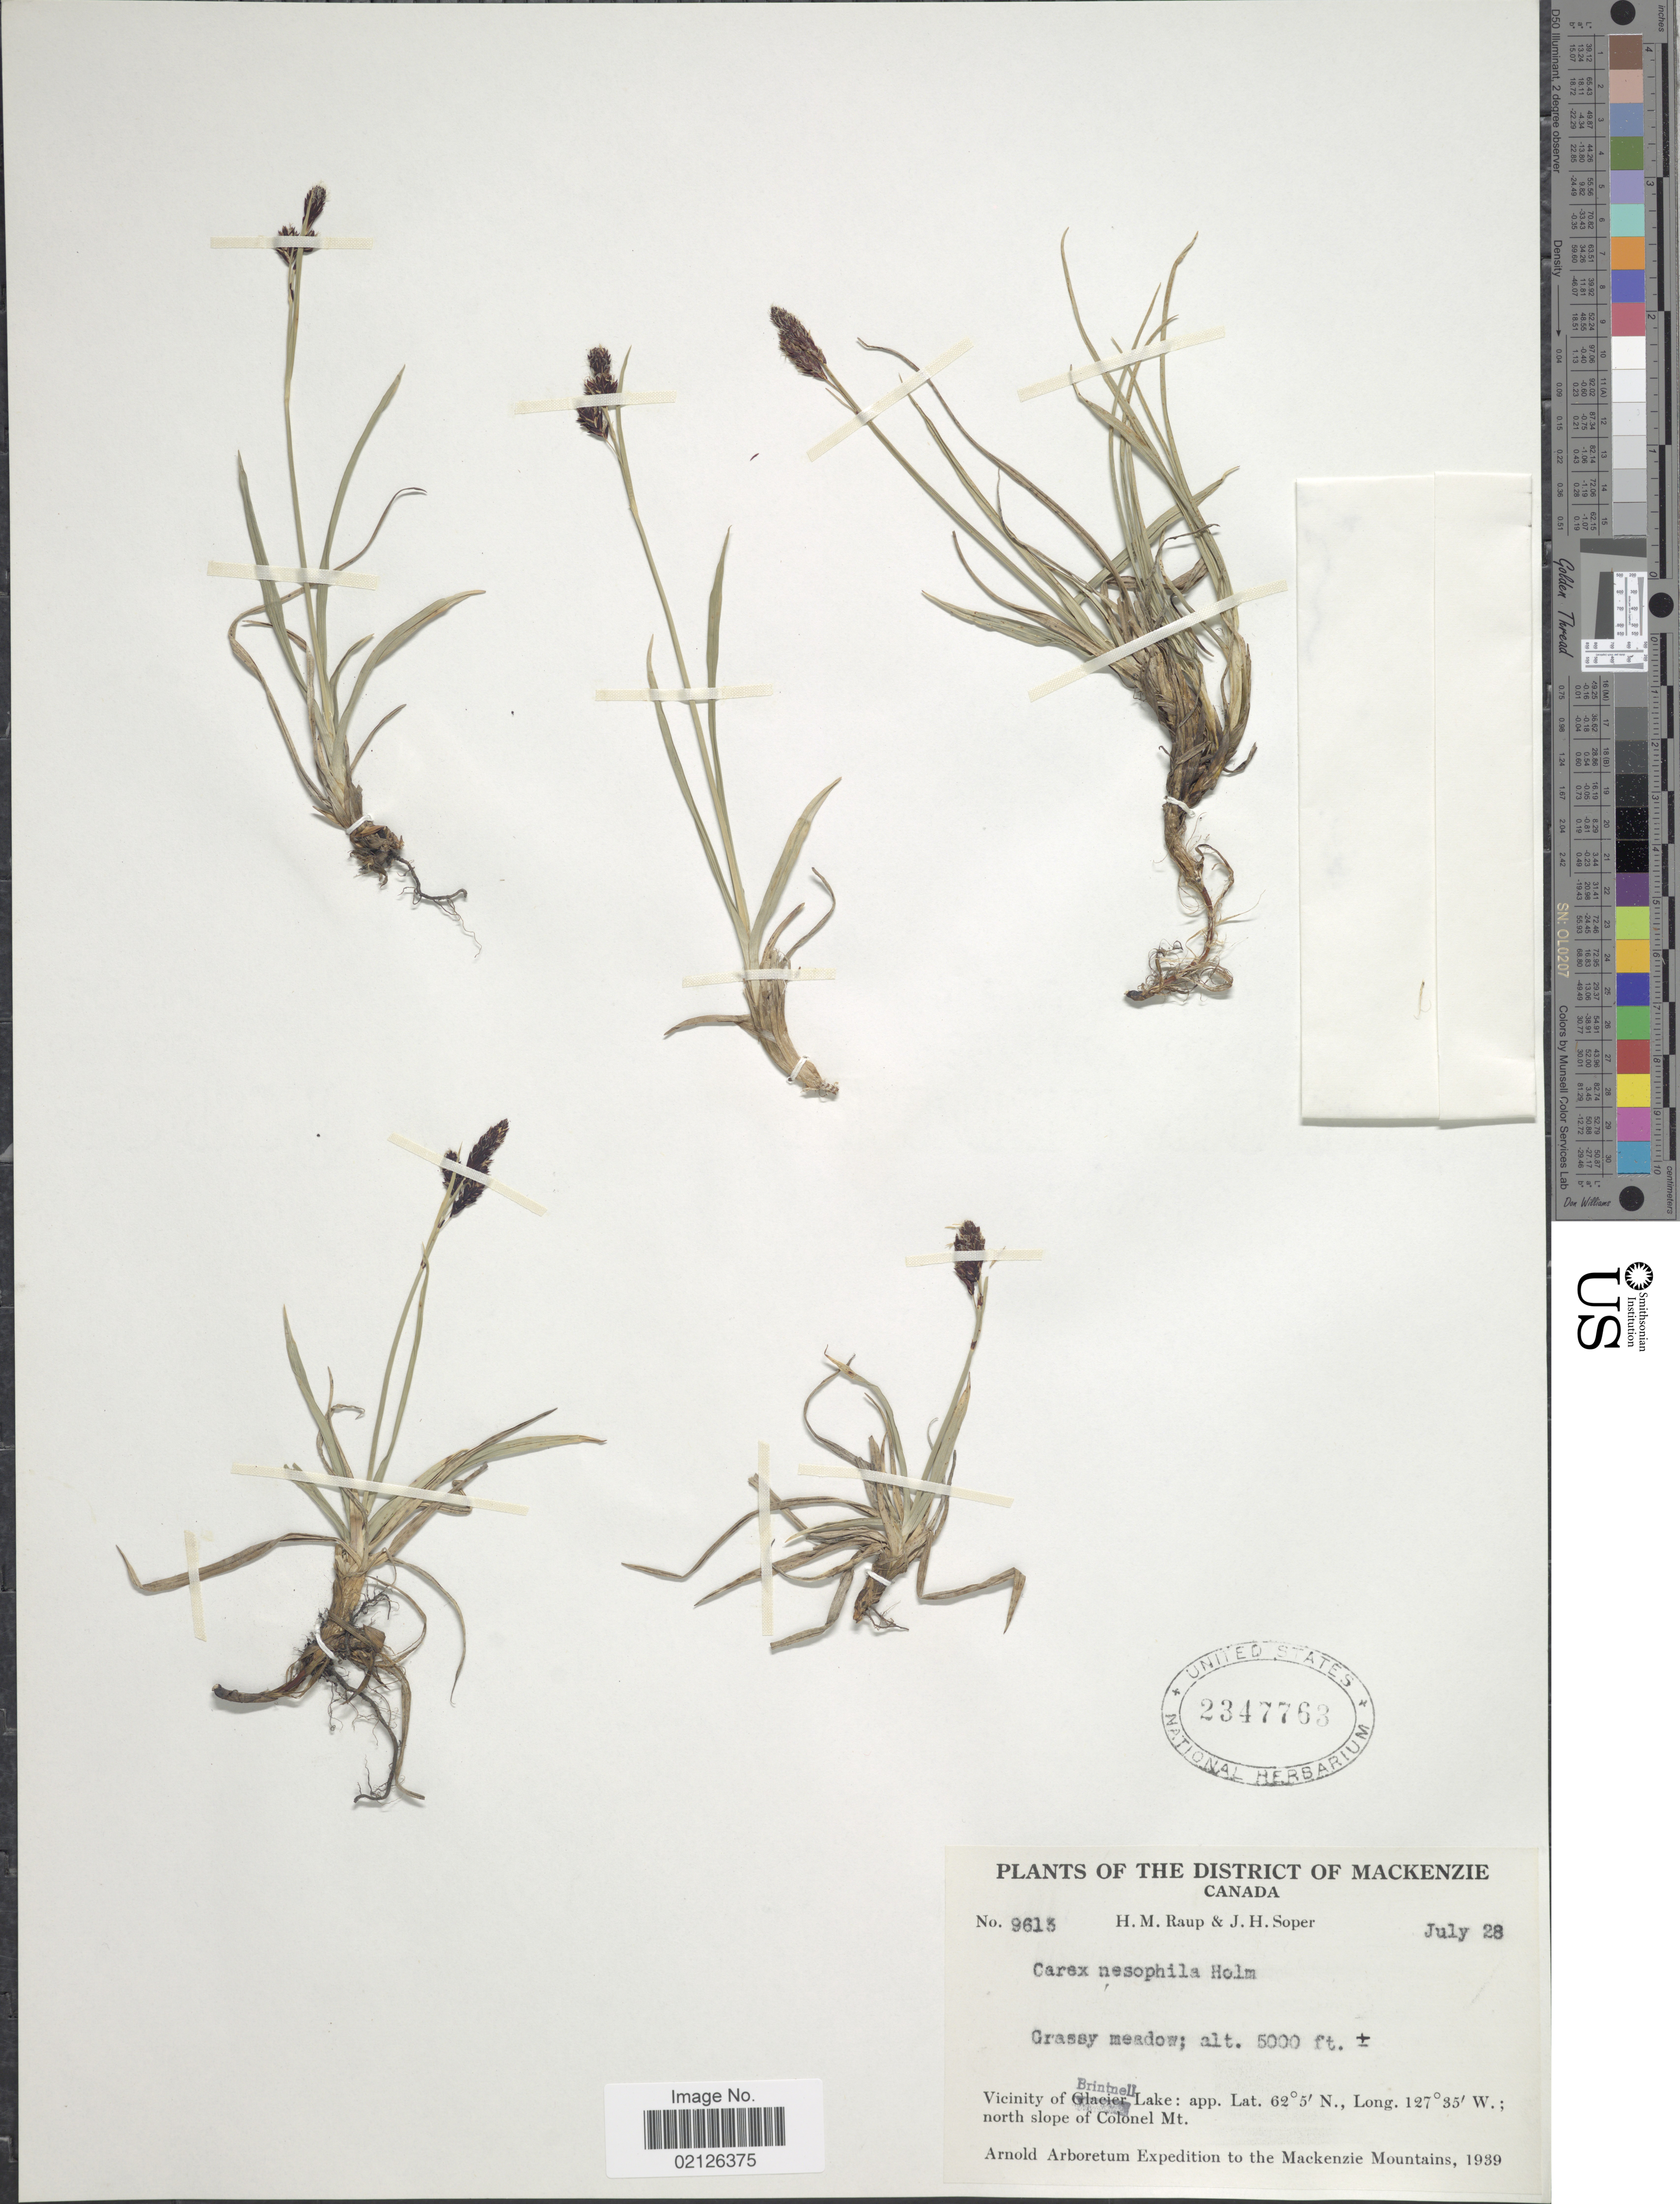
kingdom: Plantae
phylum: Tracheophyta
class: Liliopsida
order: Poales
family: Cyperaceae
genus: Carex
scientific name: Carex microchaeta subsp. nesophila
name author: (Holm) D.F. Murray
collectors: H. Raup & J. H. Soper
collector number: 9613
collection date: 1939-07-28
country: Canada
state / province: British Columbia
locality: The District of Mackenzie, Grassy meadow, Vicinity of Brintnell; north slope of Colonel Mt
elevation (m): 1524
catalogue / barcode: US 2347763